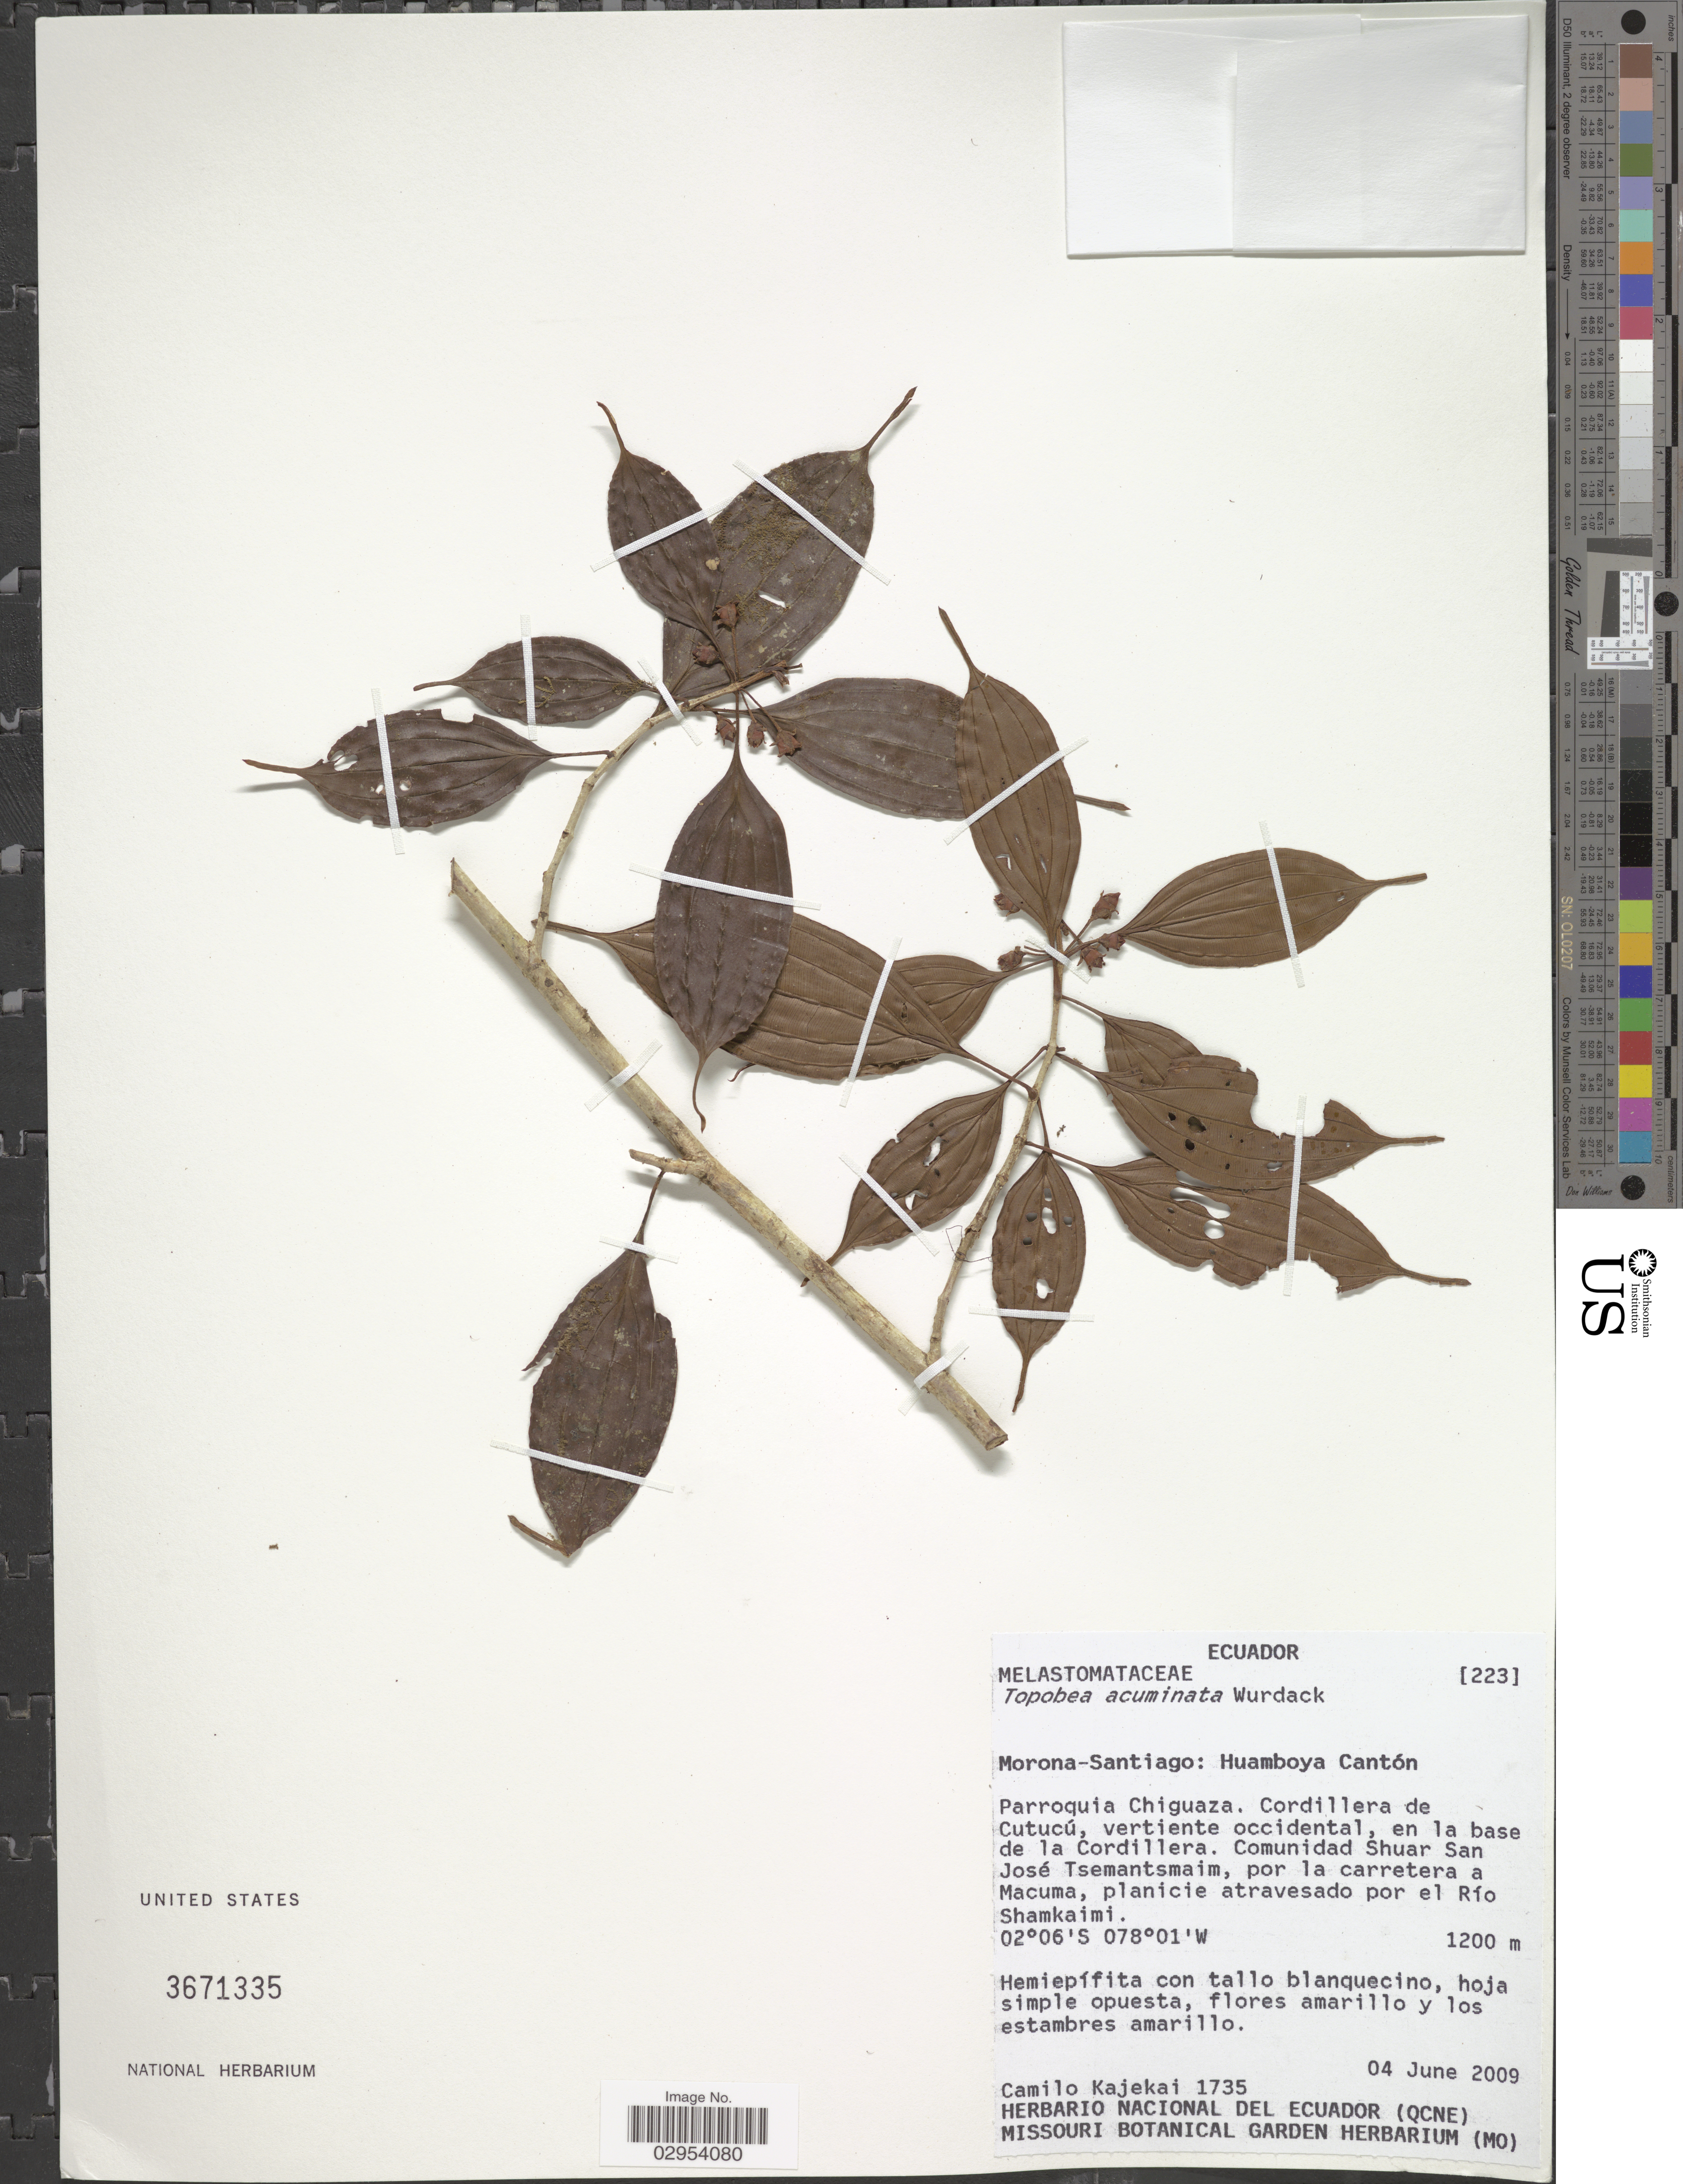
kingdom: Plantae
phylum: Tracheophyta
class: Magnoliopsida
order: Myrtales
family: Melastomataceae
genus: Topobea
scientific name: Topobea acuminata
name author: Wurdack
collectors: C. Kajekai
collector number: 1735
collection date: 2009-06-04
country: Ecuador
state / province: Morona-Santiago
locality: Huamboya Cantón. Parroquia Chiguaza. Cordillera de Cutucú, vertiente occidental , en la base de la Cordillera. Comunidad Shuar San José Tsemantsmaim, por la carretera a Macuma, planicie atravesado por el Río Shamkaimi.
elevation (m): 1200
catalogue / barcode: US 3671335